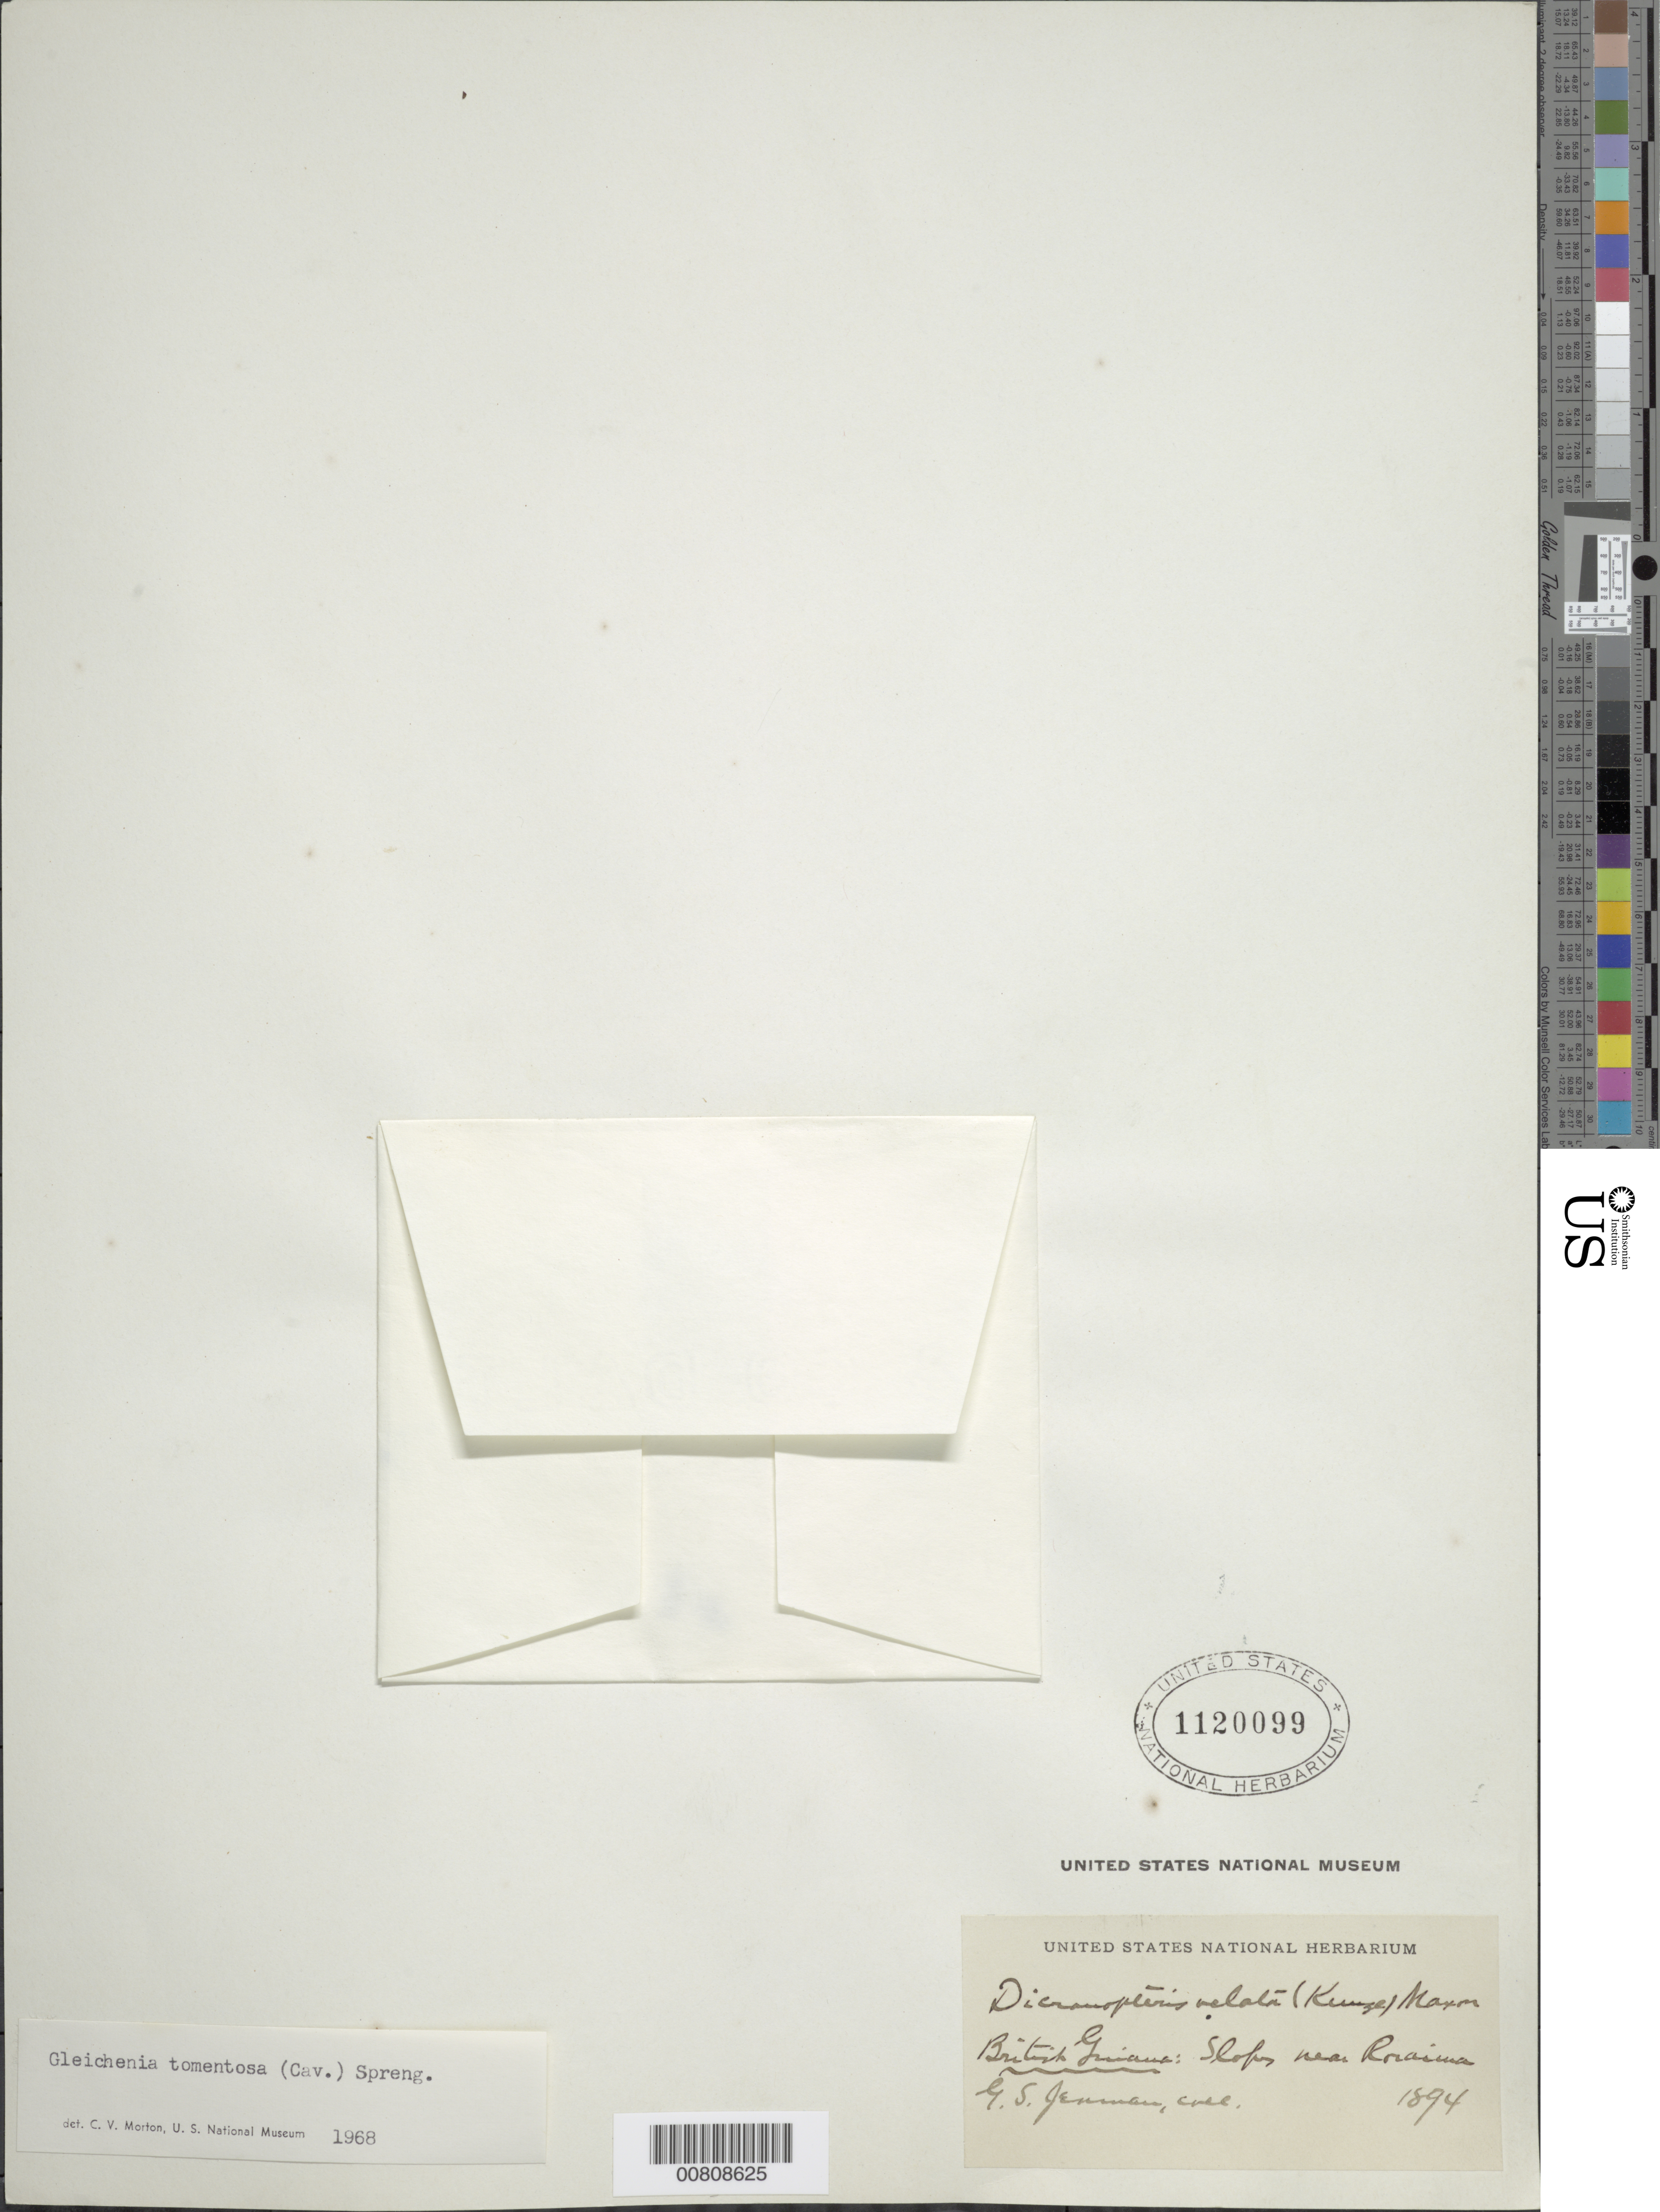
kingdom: Plantae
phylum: Tracheophyta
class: Polypodiopsida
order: Gleicheniales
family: Gleicheniaceae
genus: Sticherus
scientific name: Sticherus tomentosus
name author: (Cav. ex Sw.) A.R. Sm.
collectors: G. S. Jenman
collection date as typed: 1894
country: Guyana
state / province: Cuyuni-Mazaruni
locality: Mt. Roraima, near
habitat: Slopes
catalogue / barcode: US 1120099